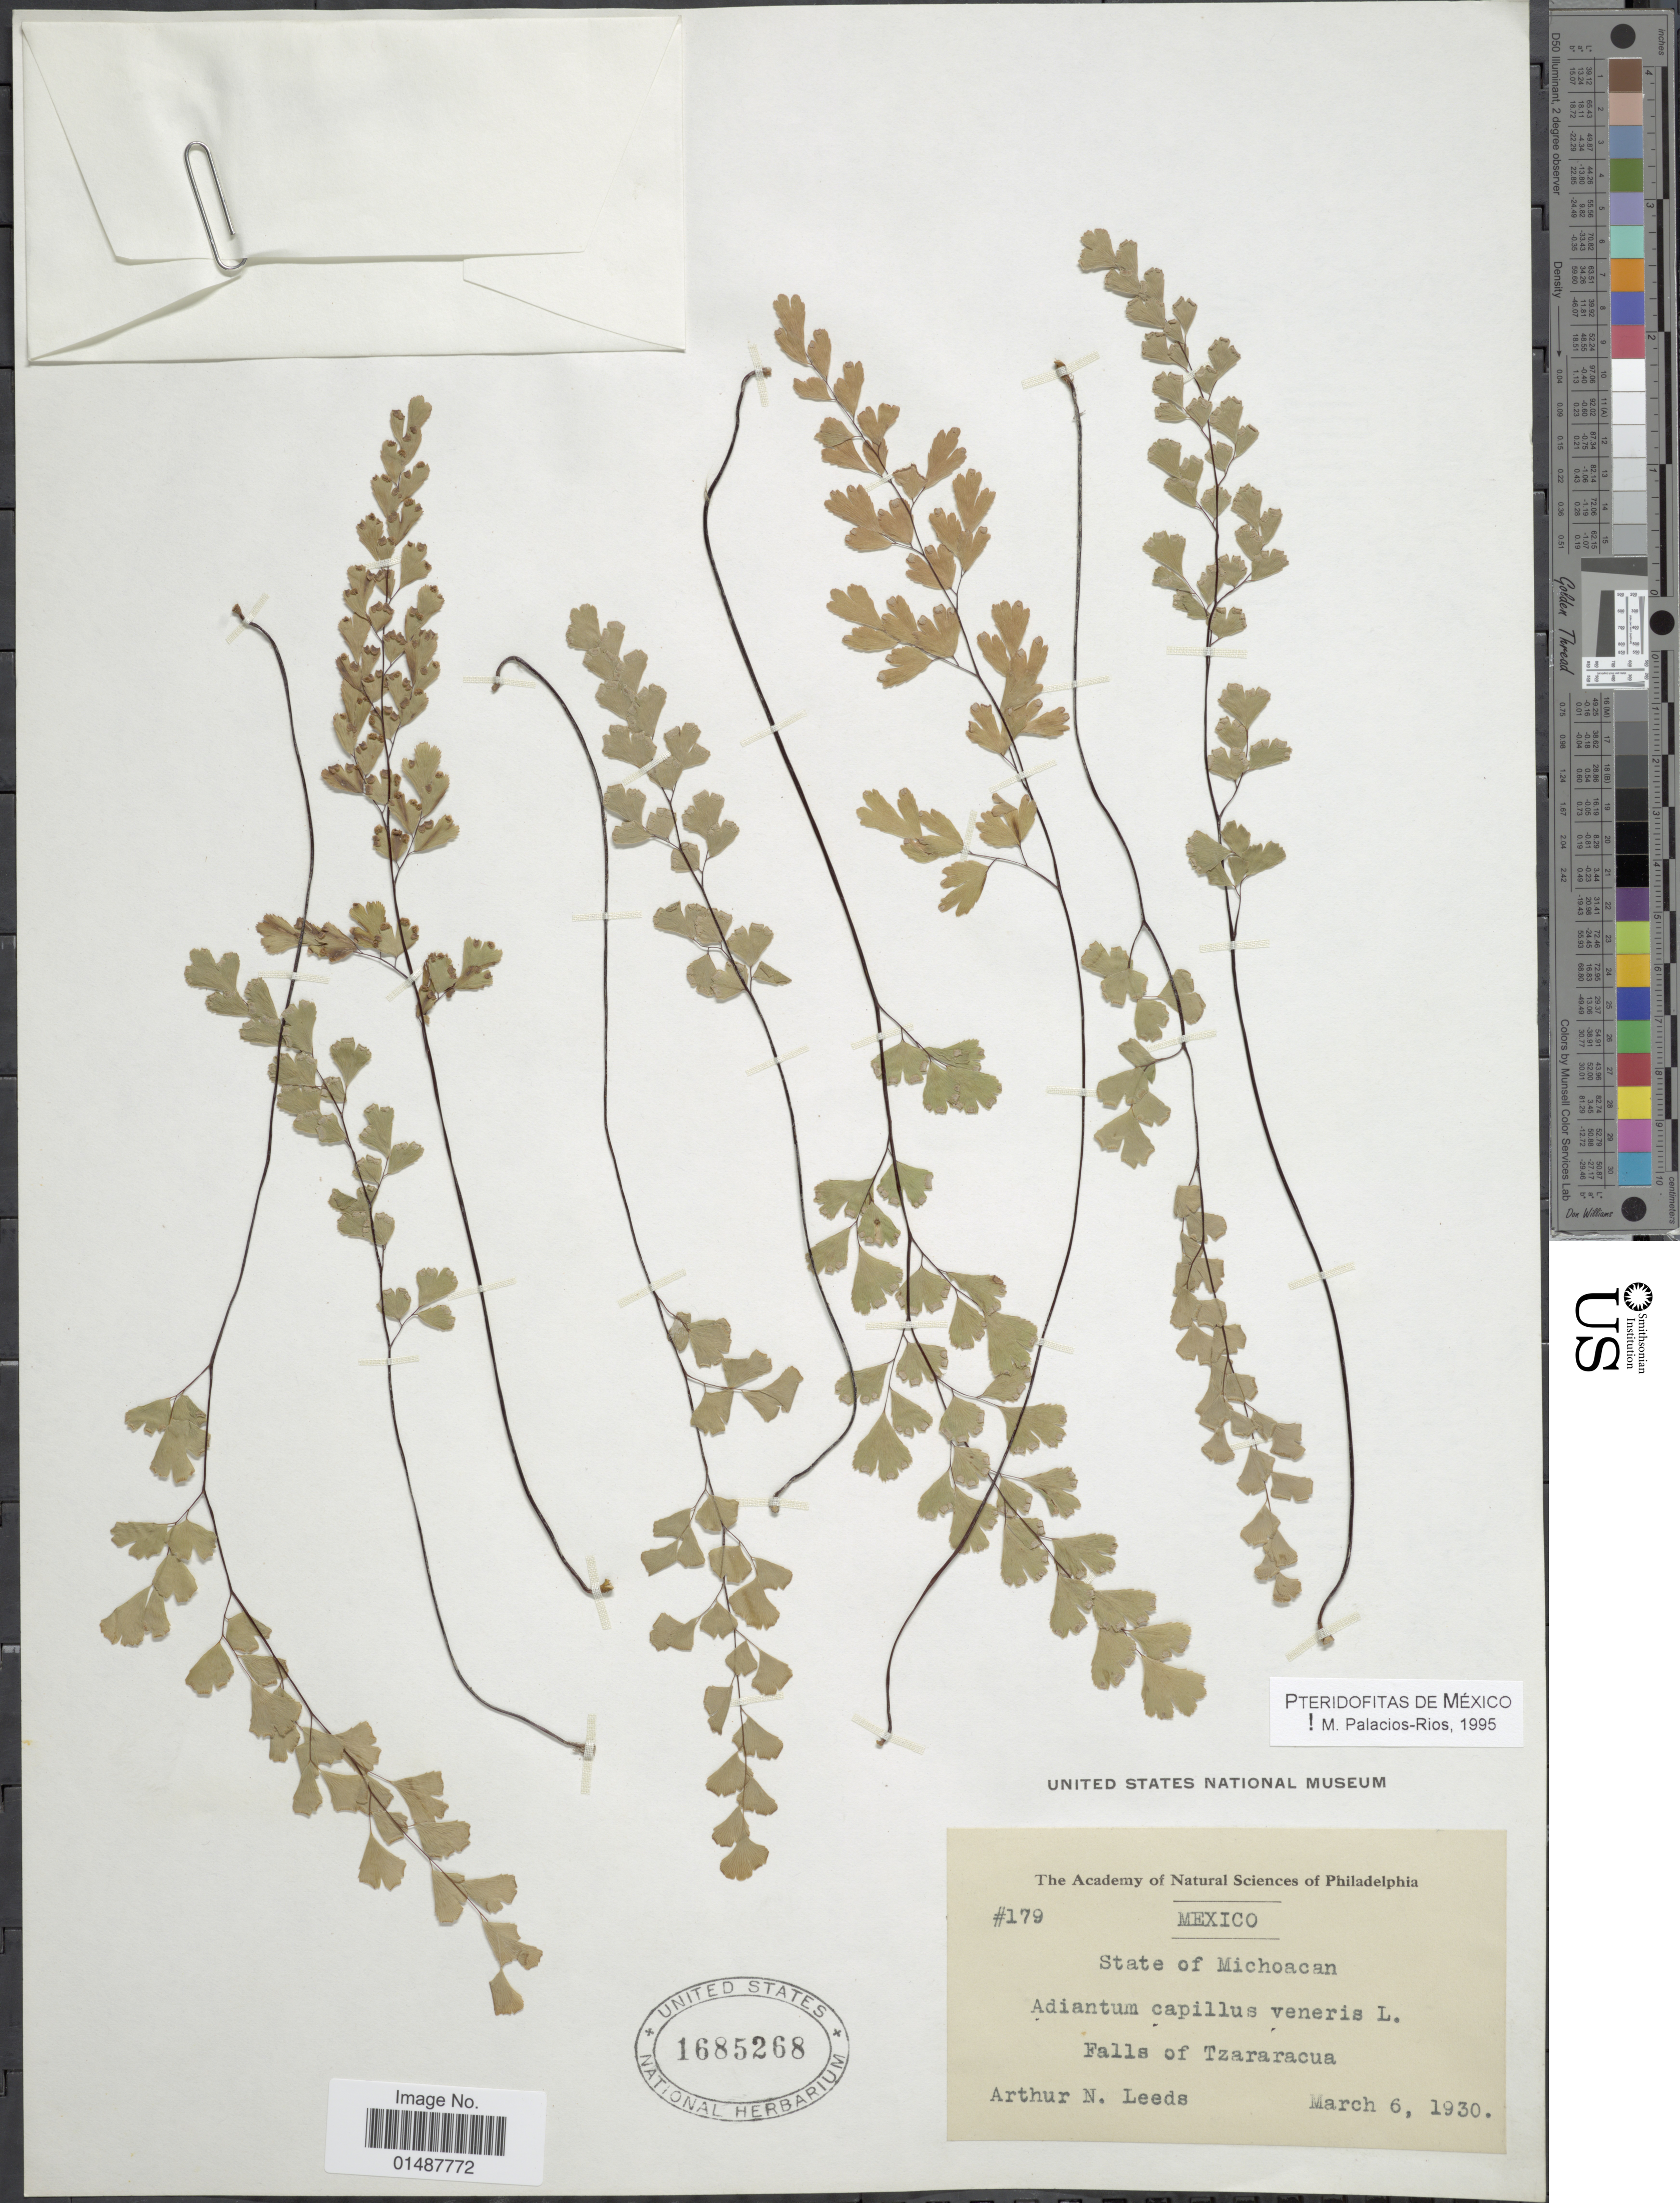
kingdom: Plantae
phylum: Tracheophyta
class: Polypodiopsida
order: Polypodiales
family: Pteridaceae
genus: Adiantum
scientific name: Adiantum capillus-veneris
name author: L.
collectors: A. N. Leeds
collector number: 179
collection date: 1930-03-06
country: Mexico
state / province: Michoacán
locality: Falls of Tzararacua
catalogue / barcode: US 1685268